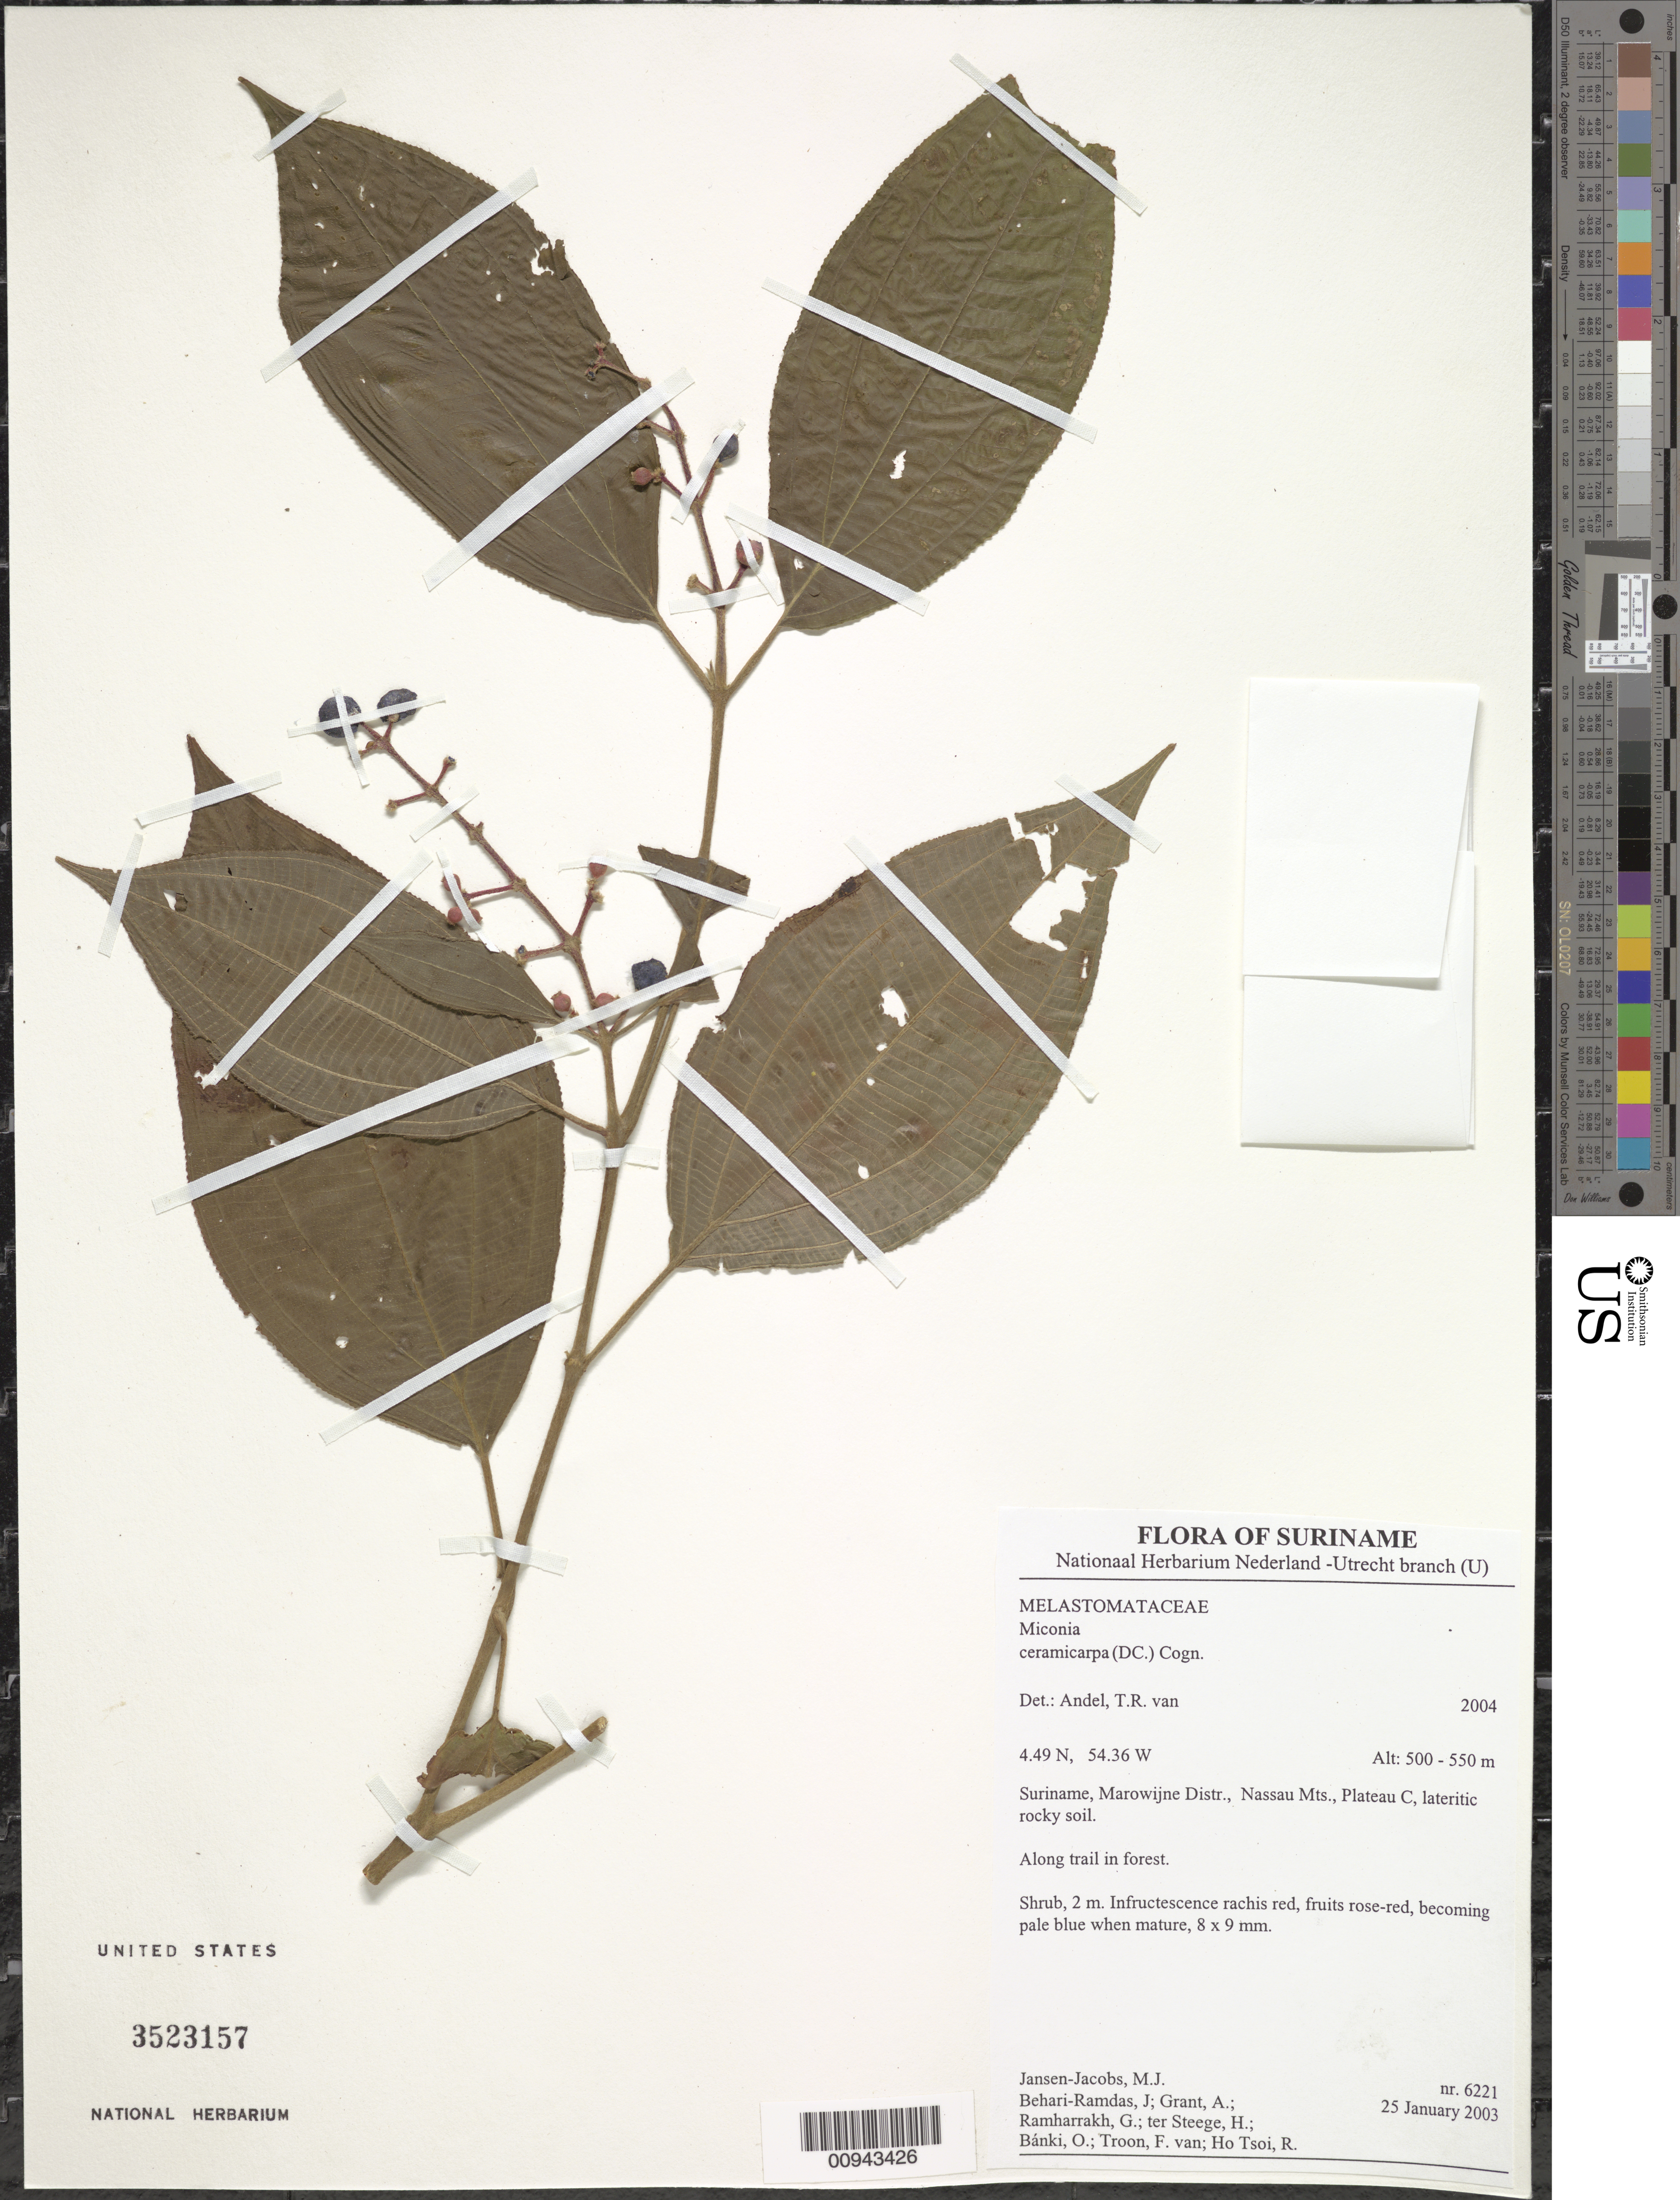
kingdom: Plantae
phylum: Tracheophyta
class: Magnoliopsida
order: Myrtales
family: Melastomataceae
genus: Miconia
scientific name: Miconia ceramicarpa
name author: (DC.) Cogn.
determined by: Andel, Tinde R. van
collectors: M. J. Jansen-Jacobs, J. Behari-Ramdas, A. Grant, G. Ramharrakh, H. ter Steege, O. Bánki, F. Van Troon & R. Ho Tsoi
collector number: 6221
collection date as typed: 25-Jan-03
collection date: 2003-01-25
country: Suriname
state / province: Marowijne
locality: Nassau Mts., Plateau C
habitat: Lateritic rocky soil. Along trail in forest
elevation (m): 500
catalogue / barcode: US 3523157